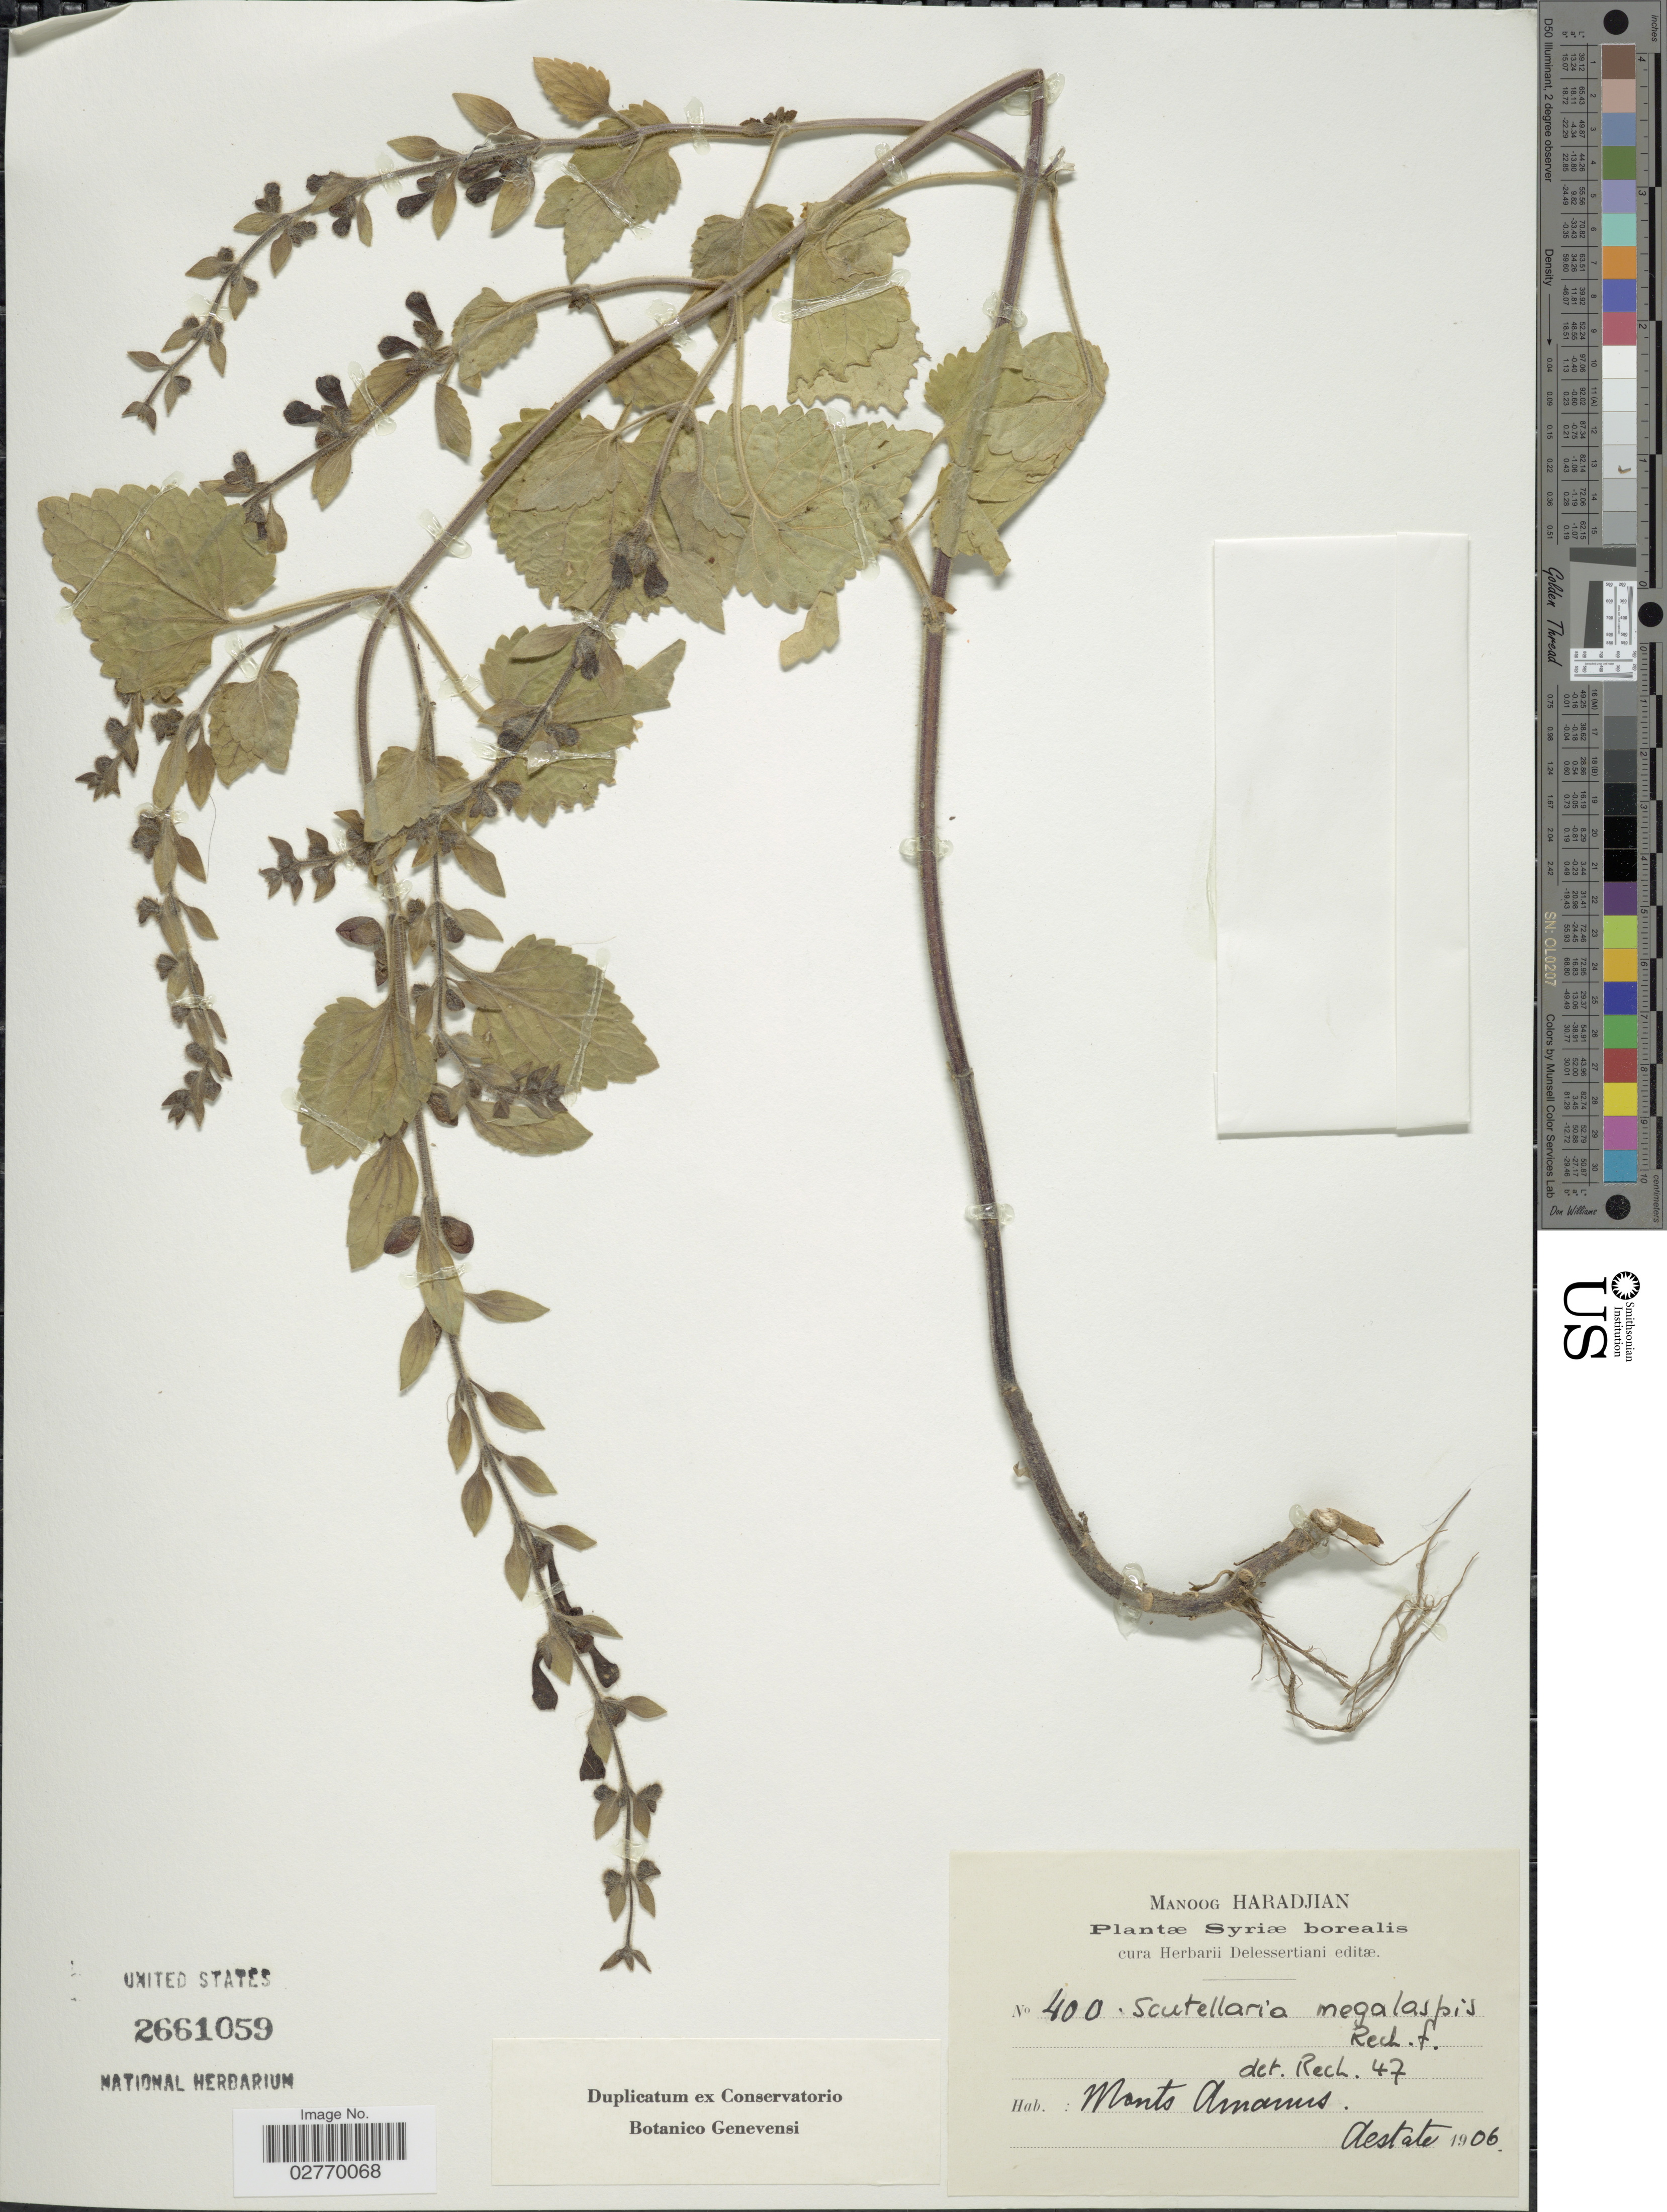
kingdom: Plantae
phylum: Tracheophyta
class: Magnoliopsida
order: Lamiales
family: Lamiaceae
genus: Scutellaria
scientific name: Scutellaria megalaspis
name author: Rech. f.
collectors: M. Haradjian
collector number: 400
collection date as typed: Aestate 1906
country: Syria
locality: Syriæ borealis. Monts Amanus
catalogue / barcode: US 2661059